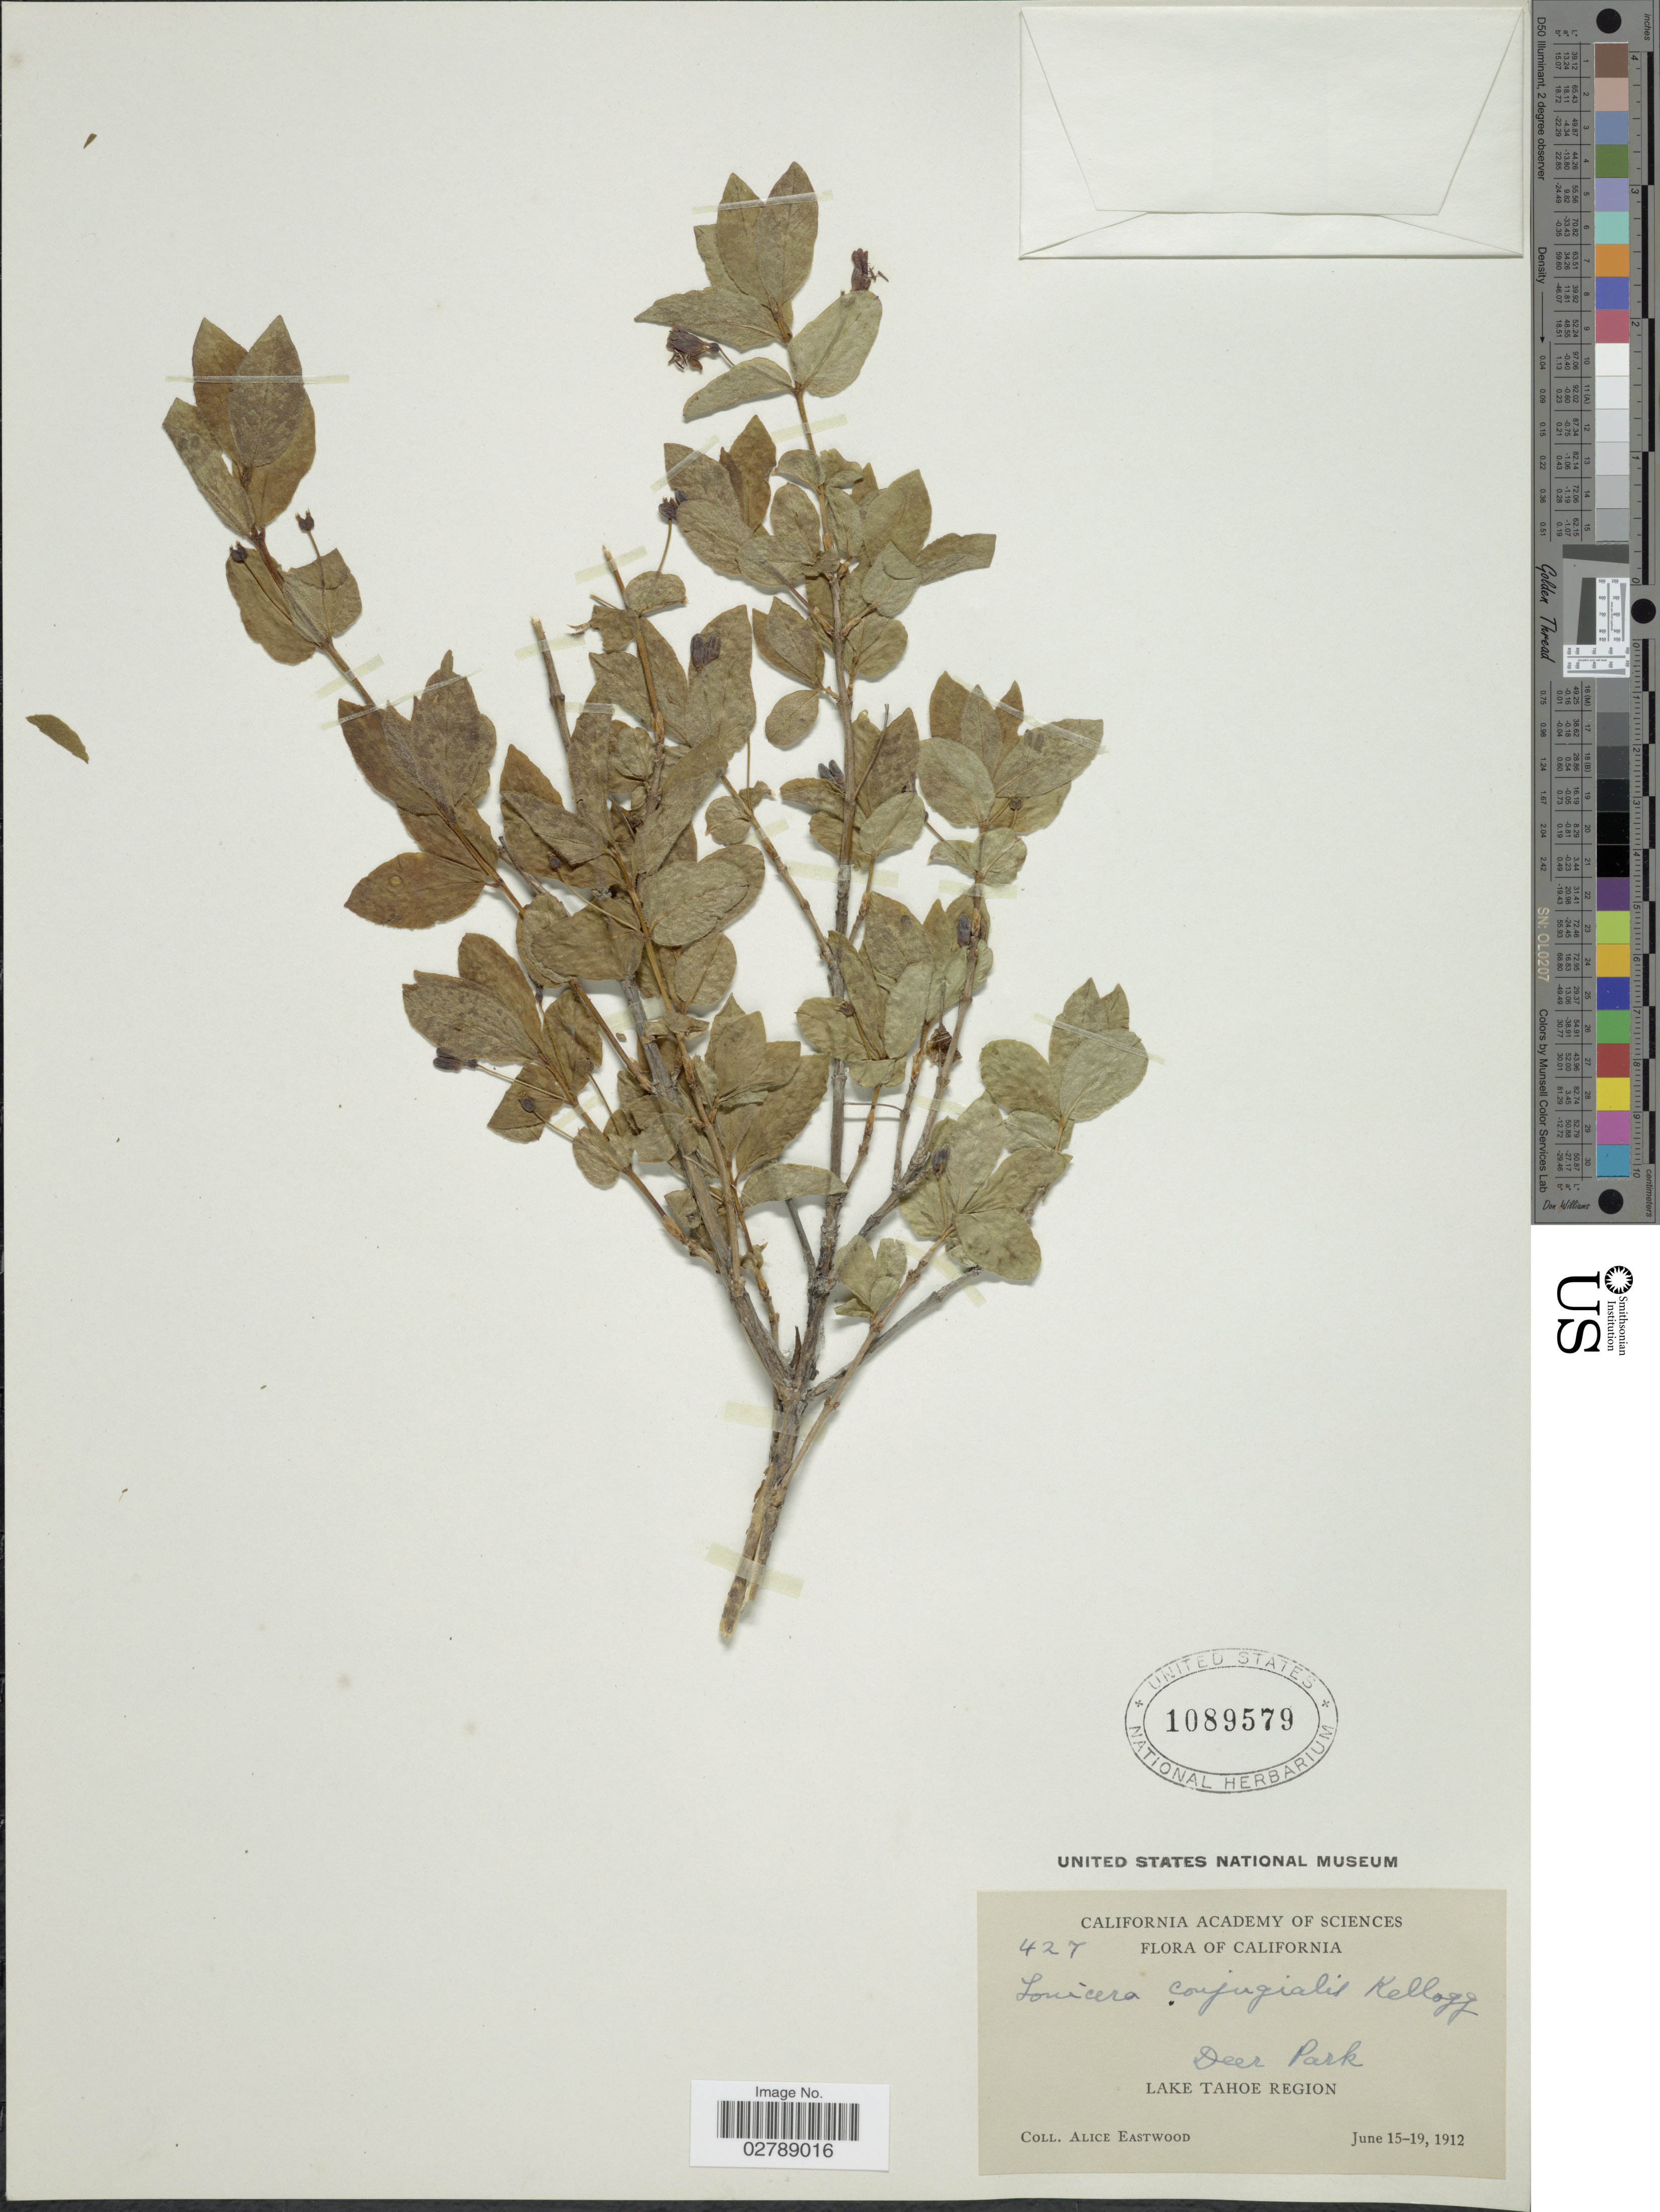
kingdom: Plantae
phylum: Tracheophyta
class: Magnoliopsida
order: Dipsacales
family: Caprifoliaceae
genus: Lonicera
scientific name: Lonicera conjugialis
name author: Kellogg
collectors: A. Eastwood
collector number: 427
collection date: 1912-06-15/1912-06-19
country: United States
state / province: California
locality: Deer Park. Lake Tahoe Region.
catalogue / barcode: US 1089579